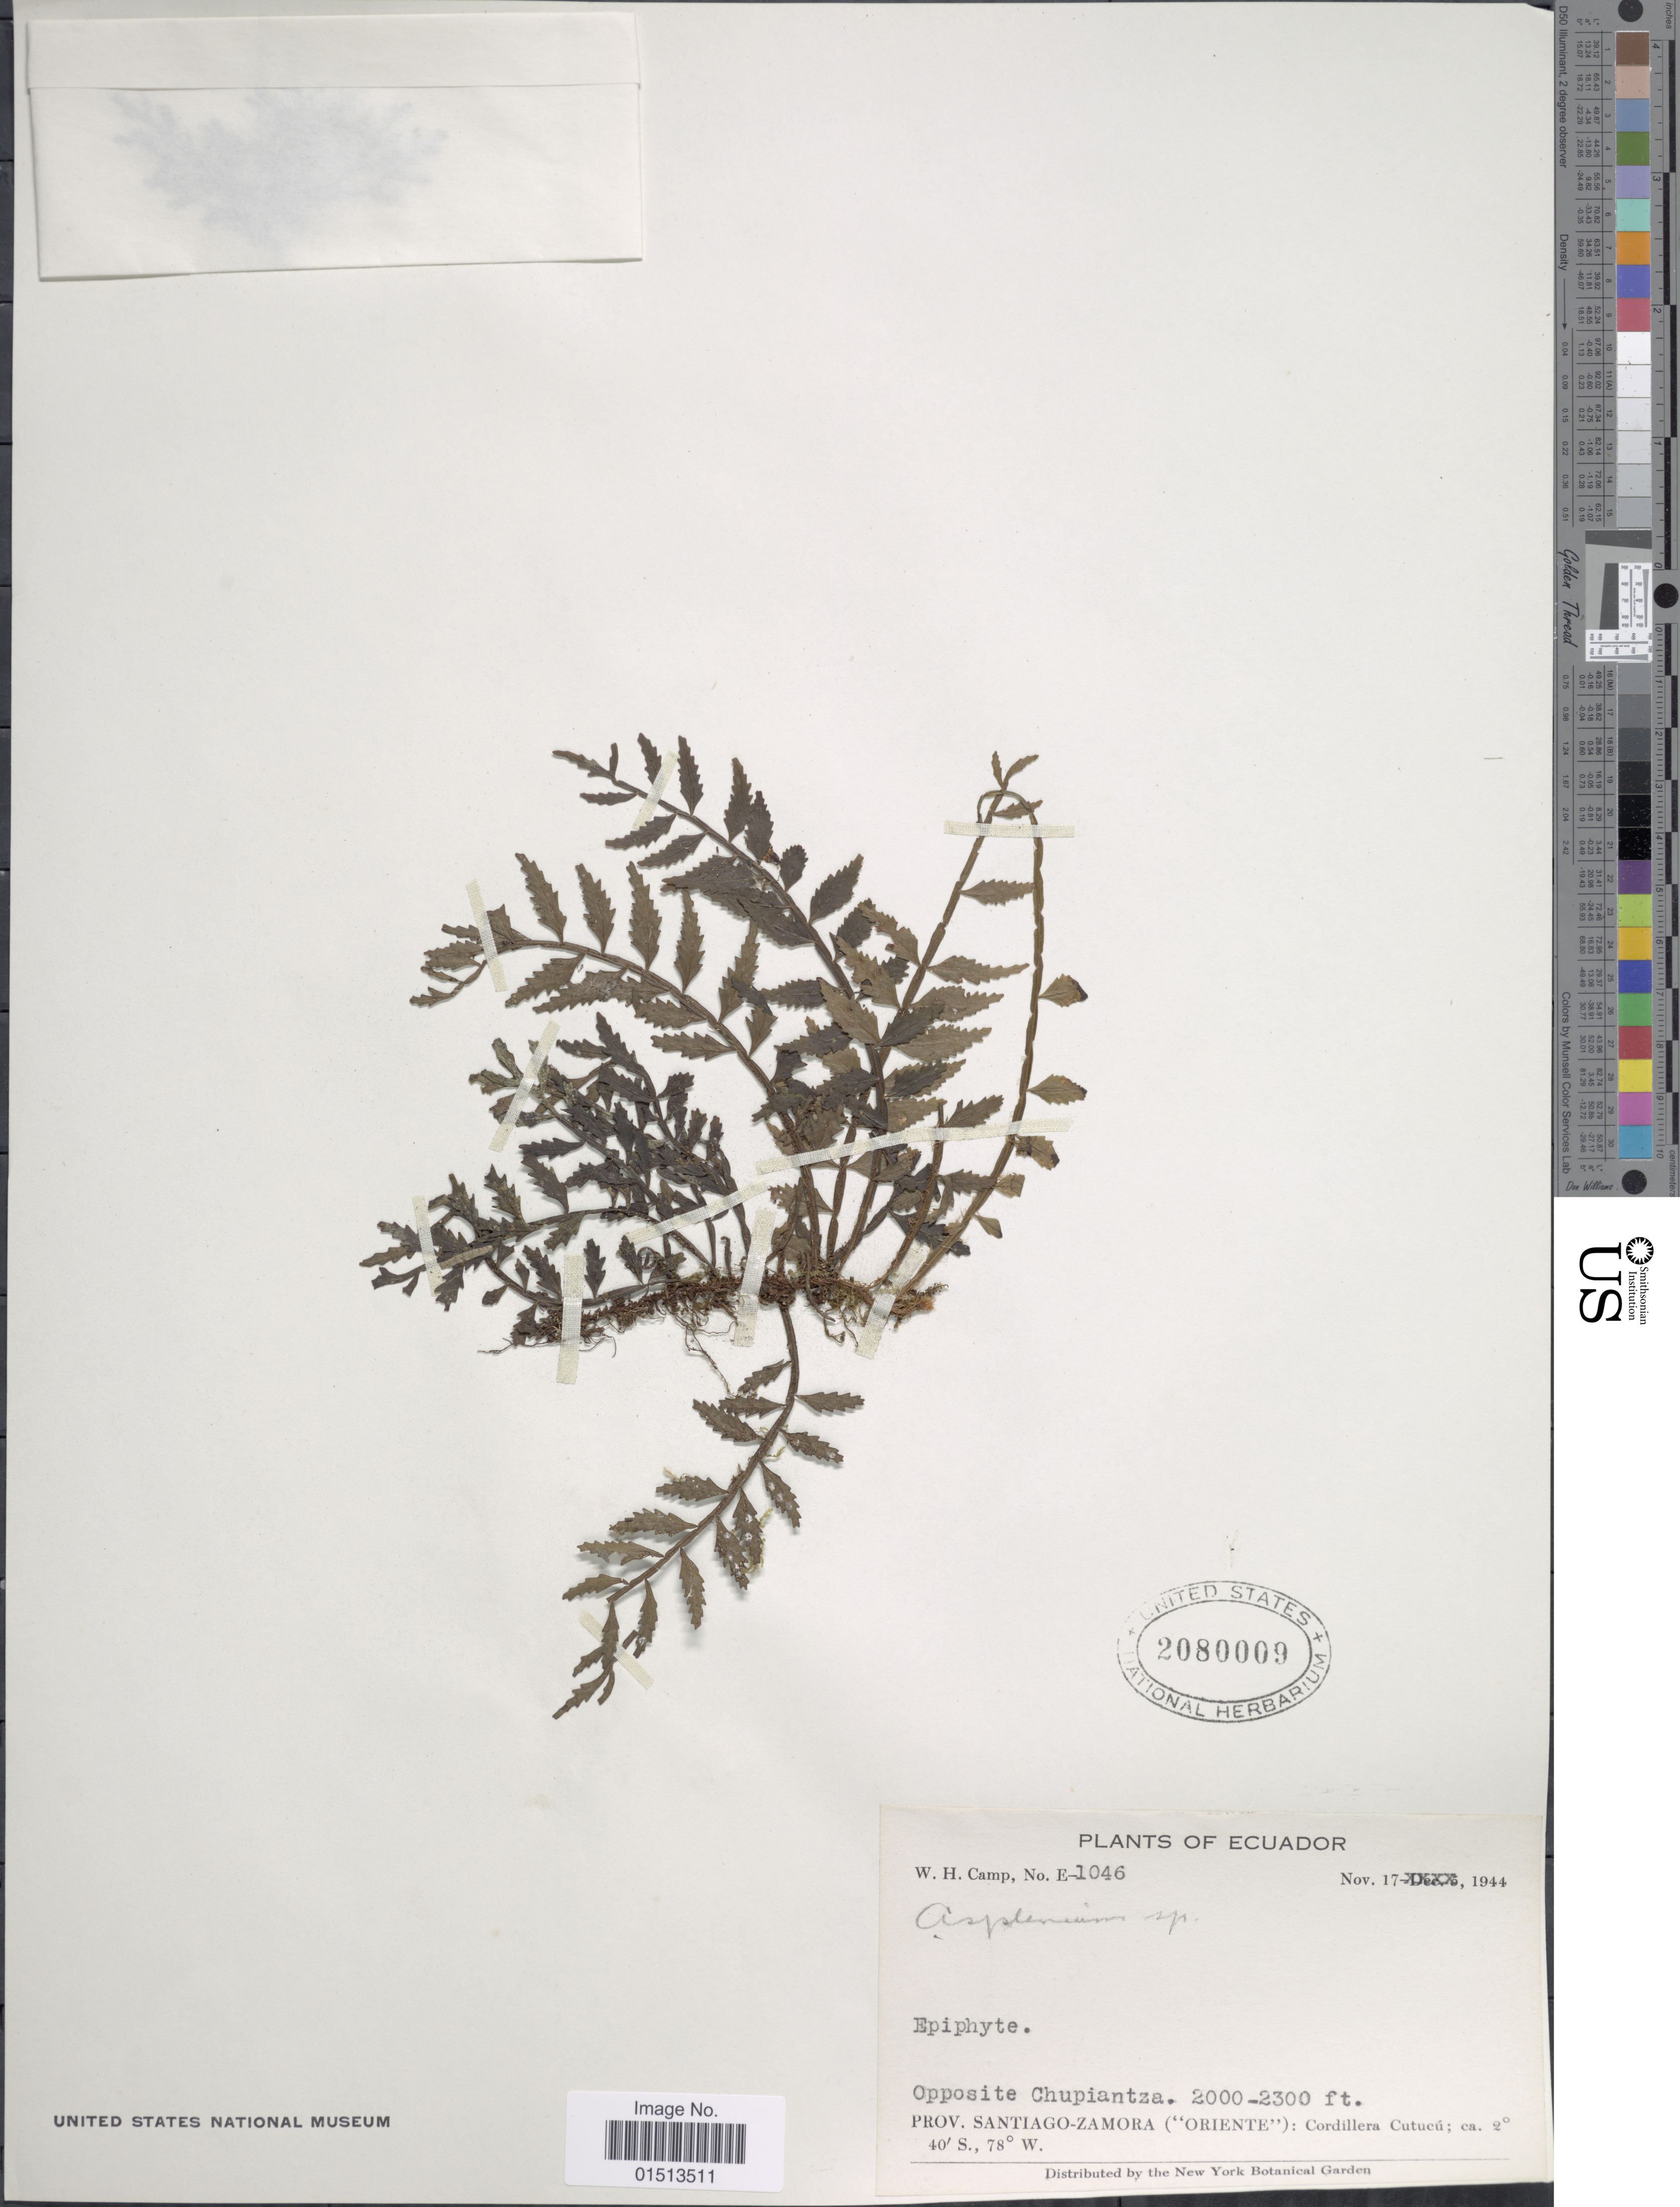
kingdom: Plantae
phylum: Tracheophyta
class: Polypodiopsida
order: Polypodiales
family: Aspleniaceae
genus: Asplenium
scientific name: Asplenium sp.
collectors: W. H. Camp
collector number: E-1046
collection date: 1944-11-17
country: Ecuador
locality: Opposite Chupiantza, Prov. Santiago-Zamora ("Oriente"): Cordillera Cutucú.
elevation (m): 610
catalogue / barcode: US 2080009